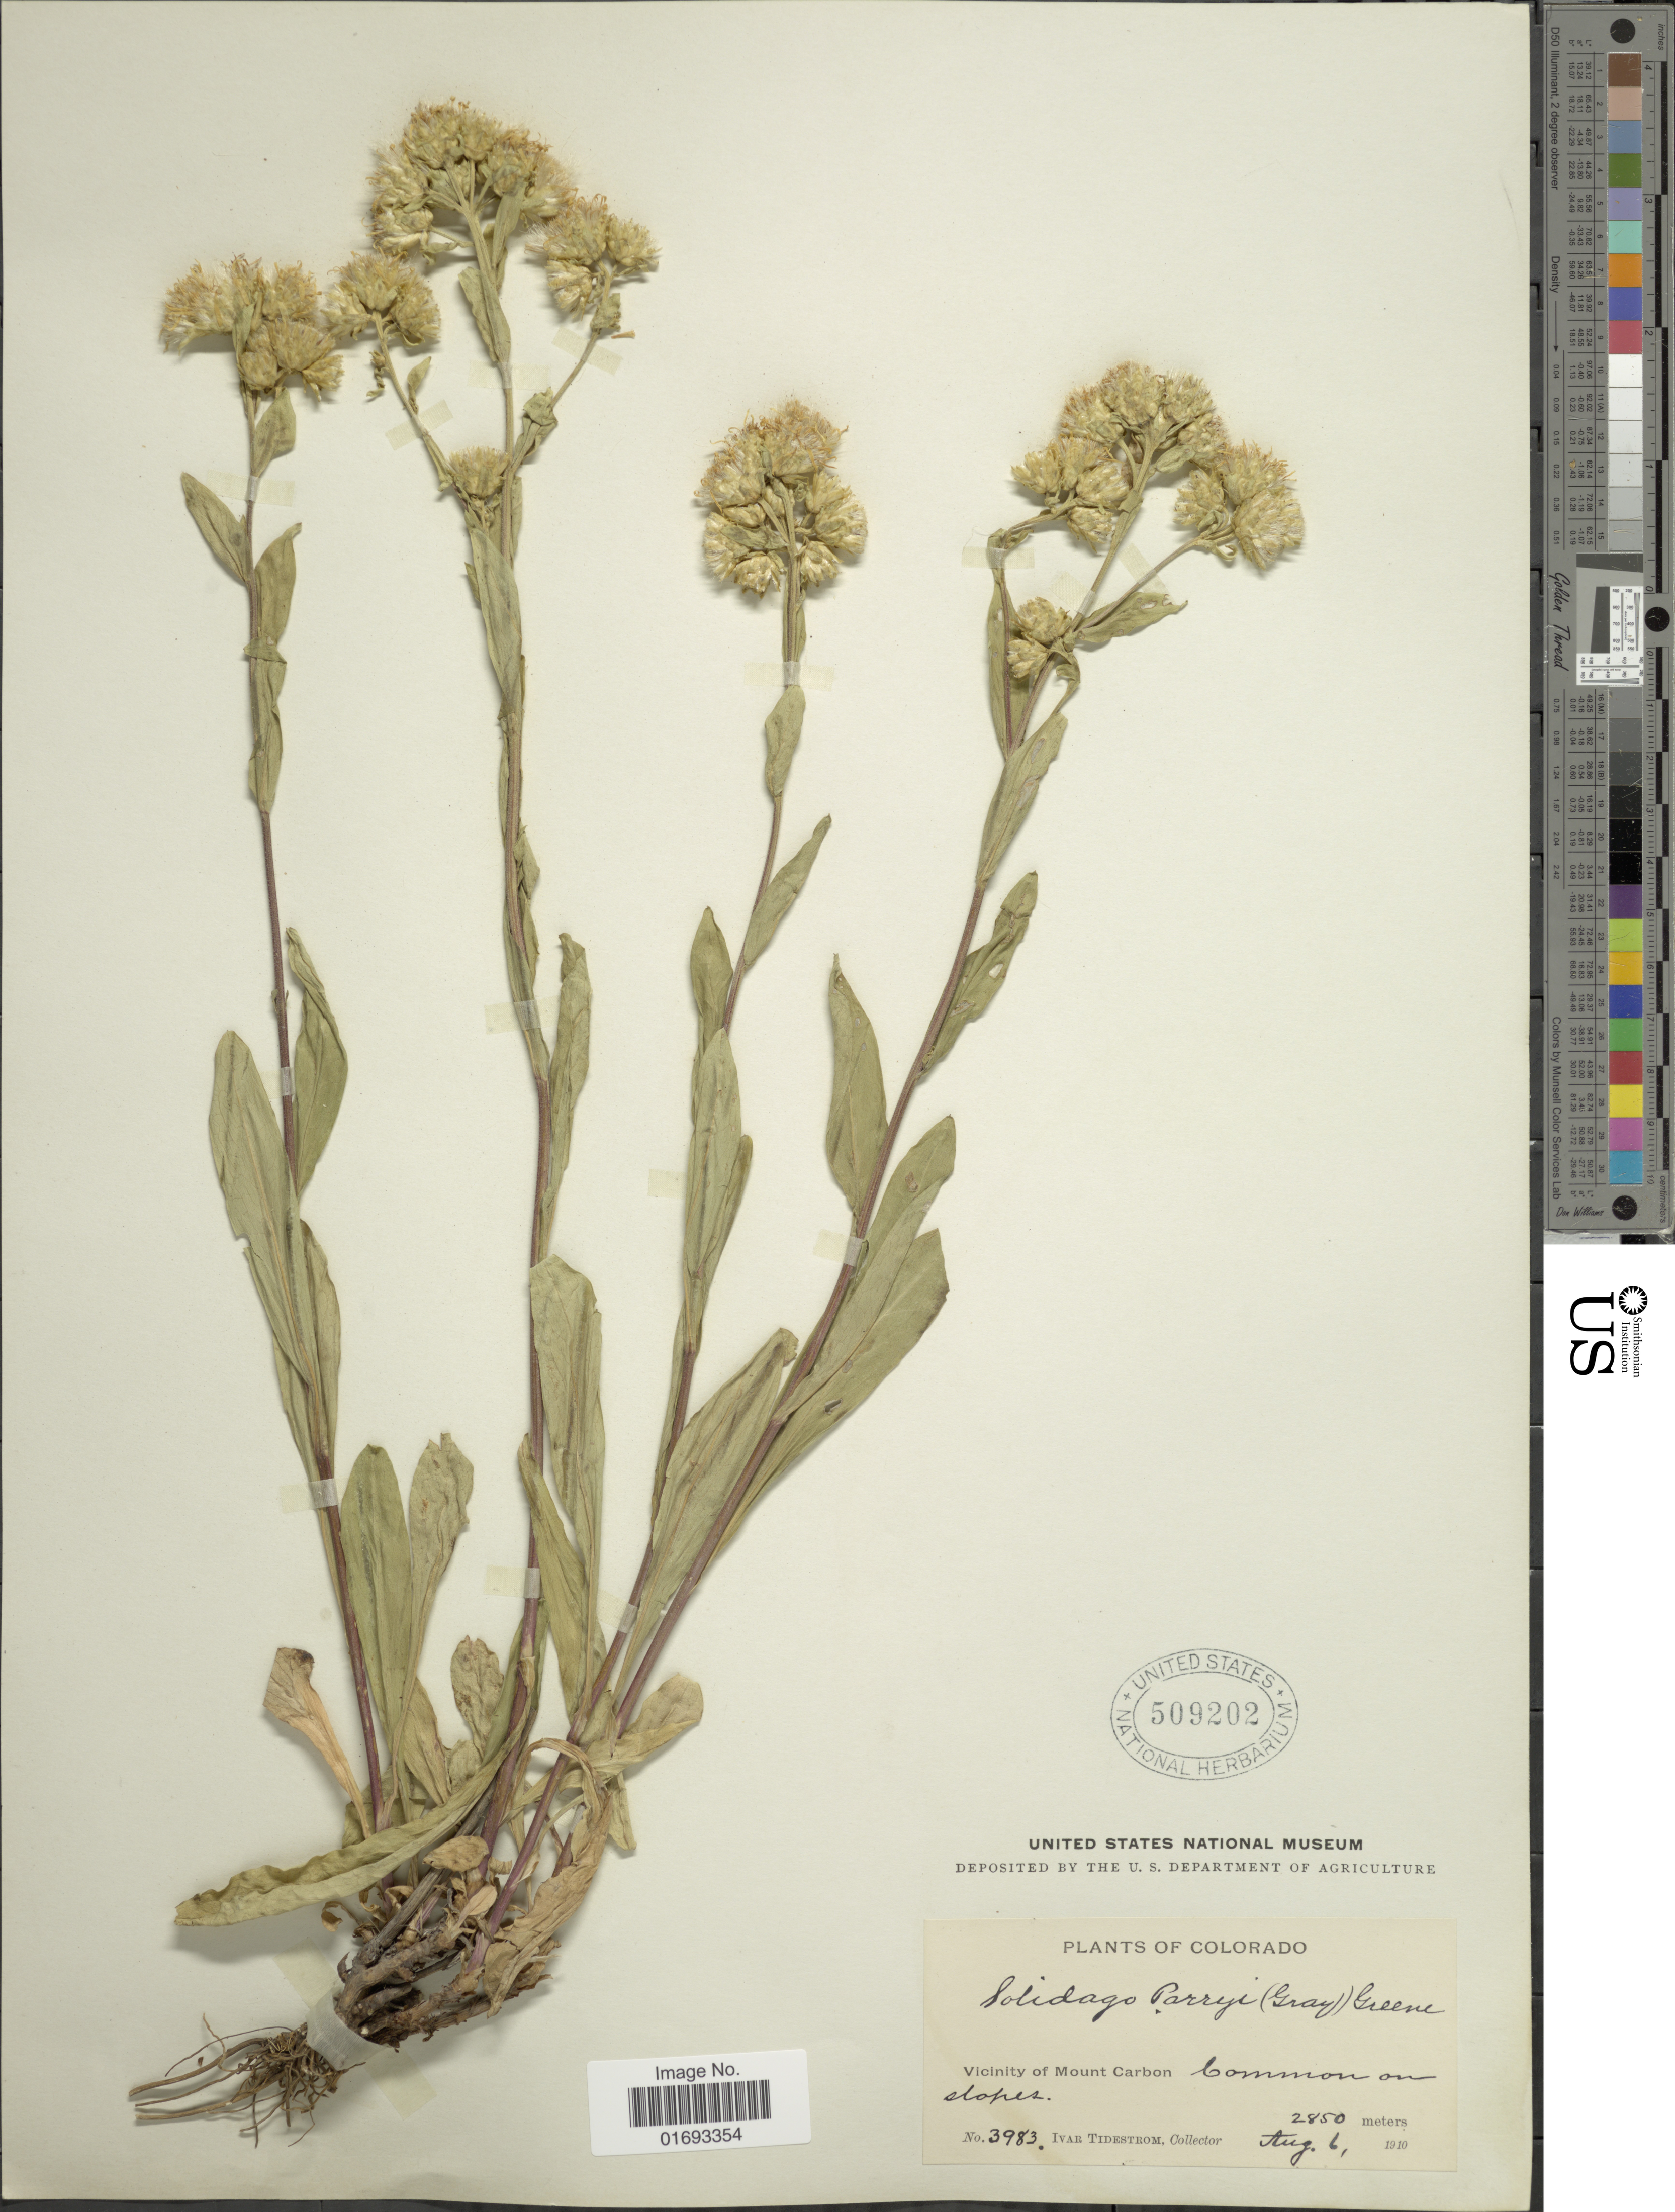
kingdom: Plantae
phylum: Tracheophyta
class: Magnoliopsida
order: Asterales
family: Asteraceae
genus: Oreochrysum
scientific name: Oreochrysum parryi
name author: (A. Gray) Rydb.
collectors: I. F. Tidestrom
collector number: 3983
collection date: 1910-08-06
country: United States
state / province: Colorado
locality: Vicinity of Mouny Carbon, common on slopes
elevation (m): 2850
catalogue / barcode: US 509202